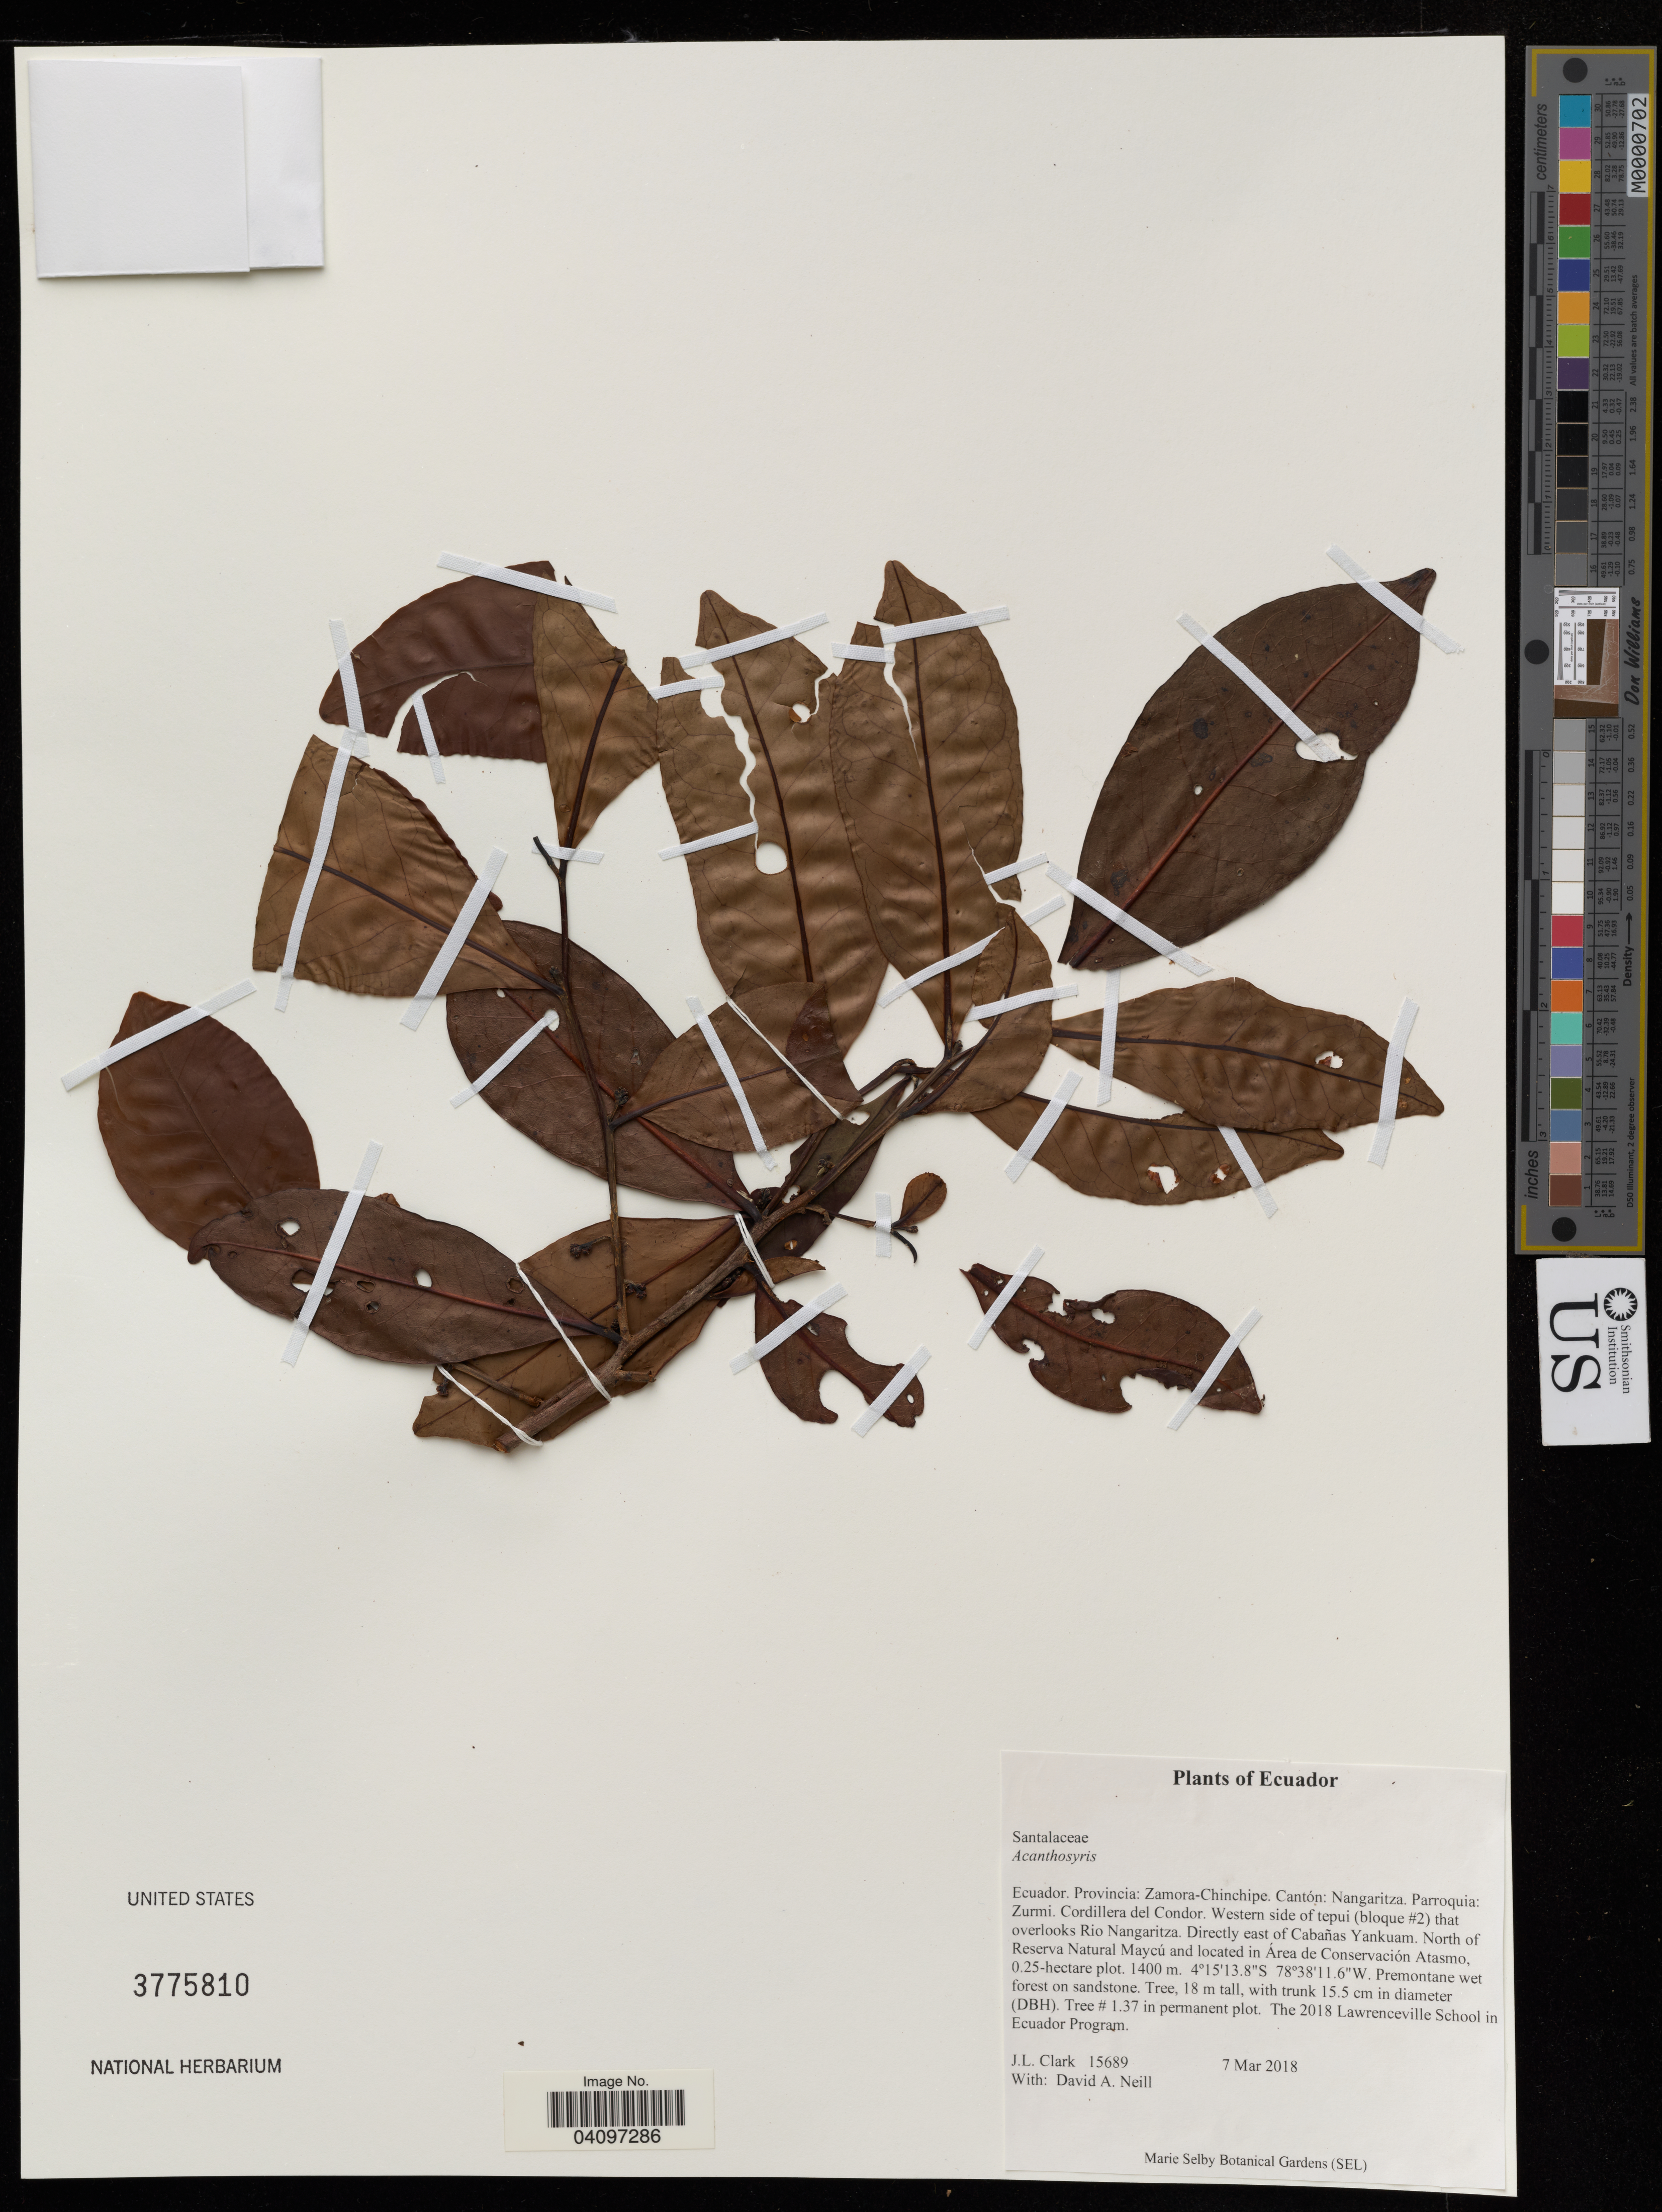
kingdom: Plantae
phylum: Tracheophyta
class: Magnoliopsida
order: Santalales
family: Cervantesiaceae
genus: Acanthosyris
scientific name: Acanthosyris sp.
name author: M. Nee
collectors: J. Clark & D. A. Neill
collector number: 15689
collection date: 2018-03-07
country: Ecuador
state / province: Zamora-Chinchipe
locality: Cantón: Nangaritza. Parroquia: Zurmi. Cordillera del Condor. Western side of tepui (bloque #2) that overlooks Rio Nangaritza. Directly east of Cabañas Yankuam. North of Reserva Natural Maycú and located in Área de Conservación Atasmo, 0.25-hectare plot.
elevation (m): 1400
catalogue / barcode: US 3775810